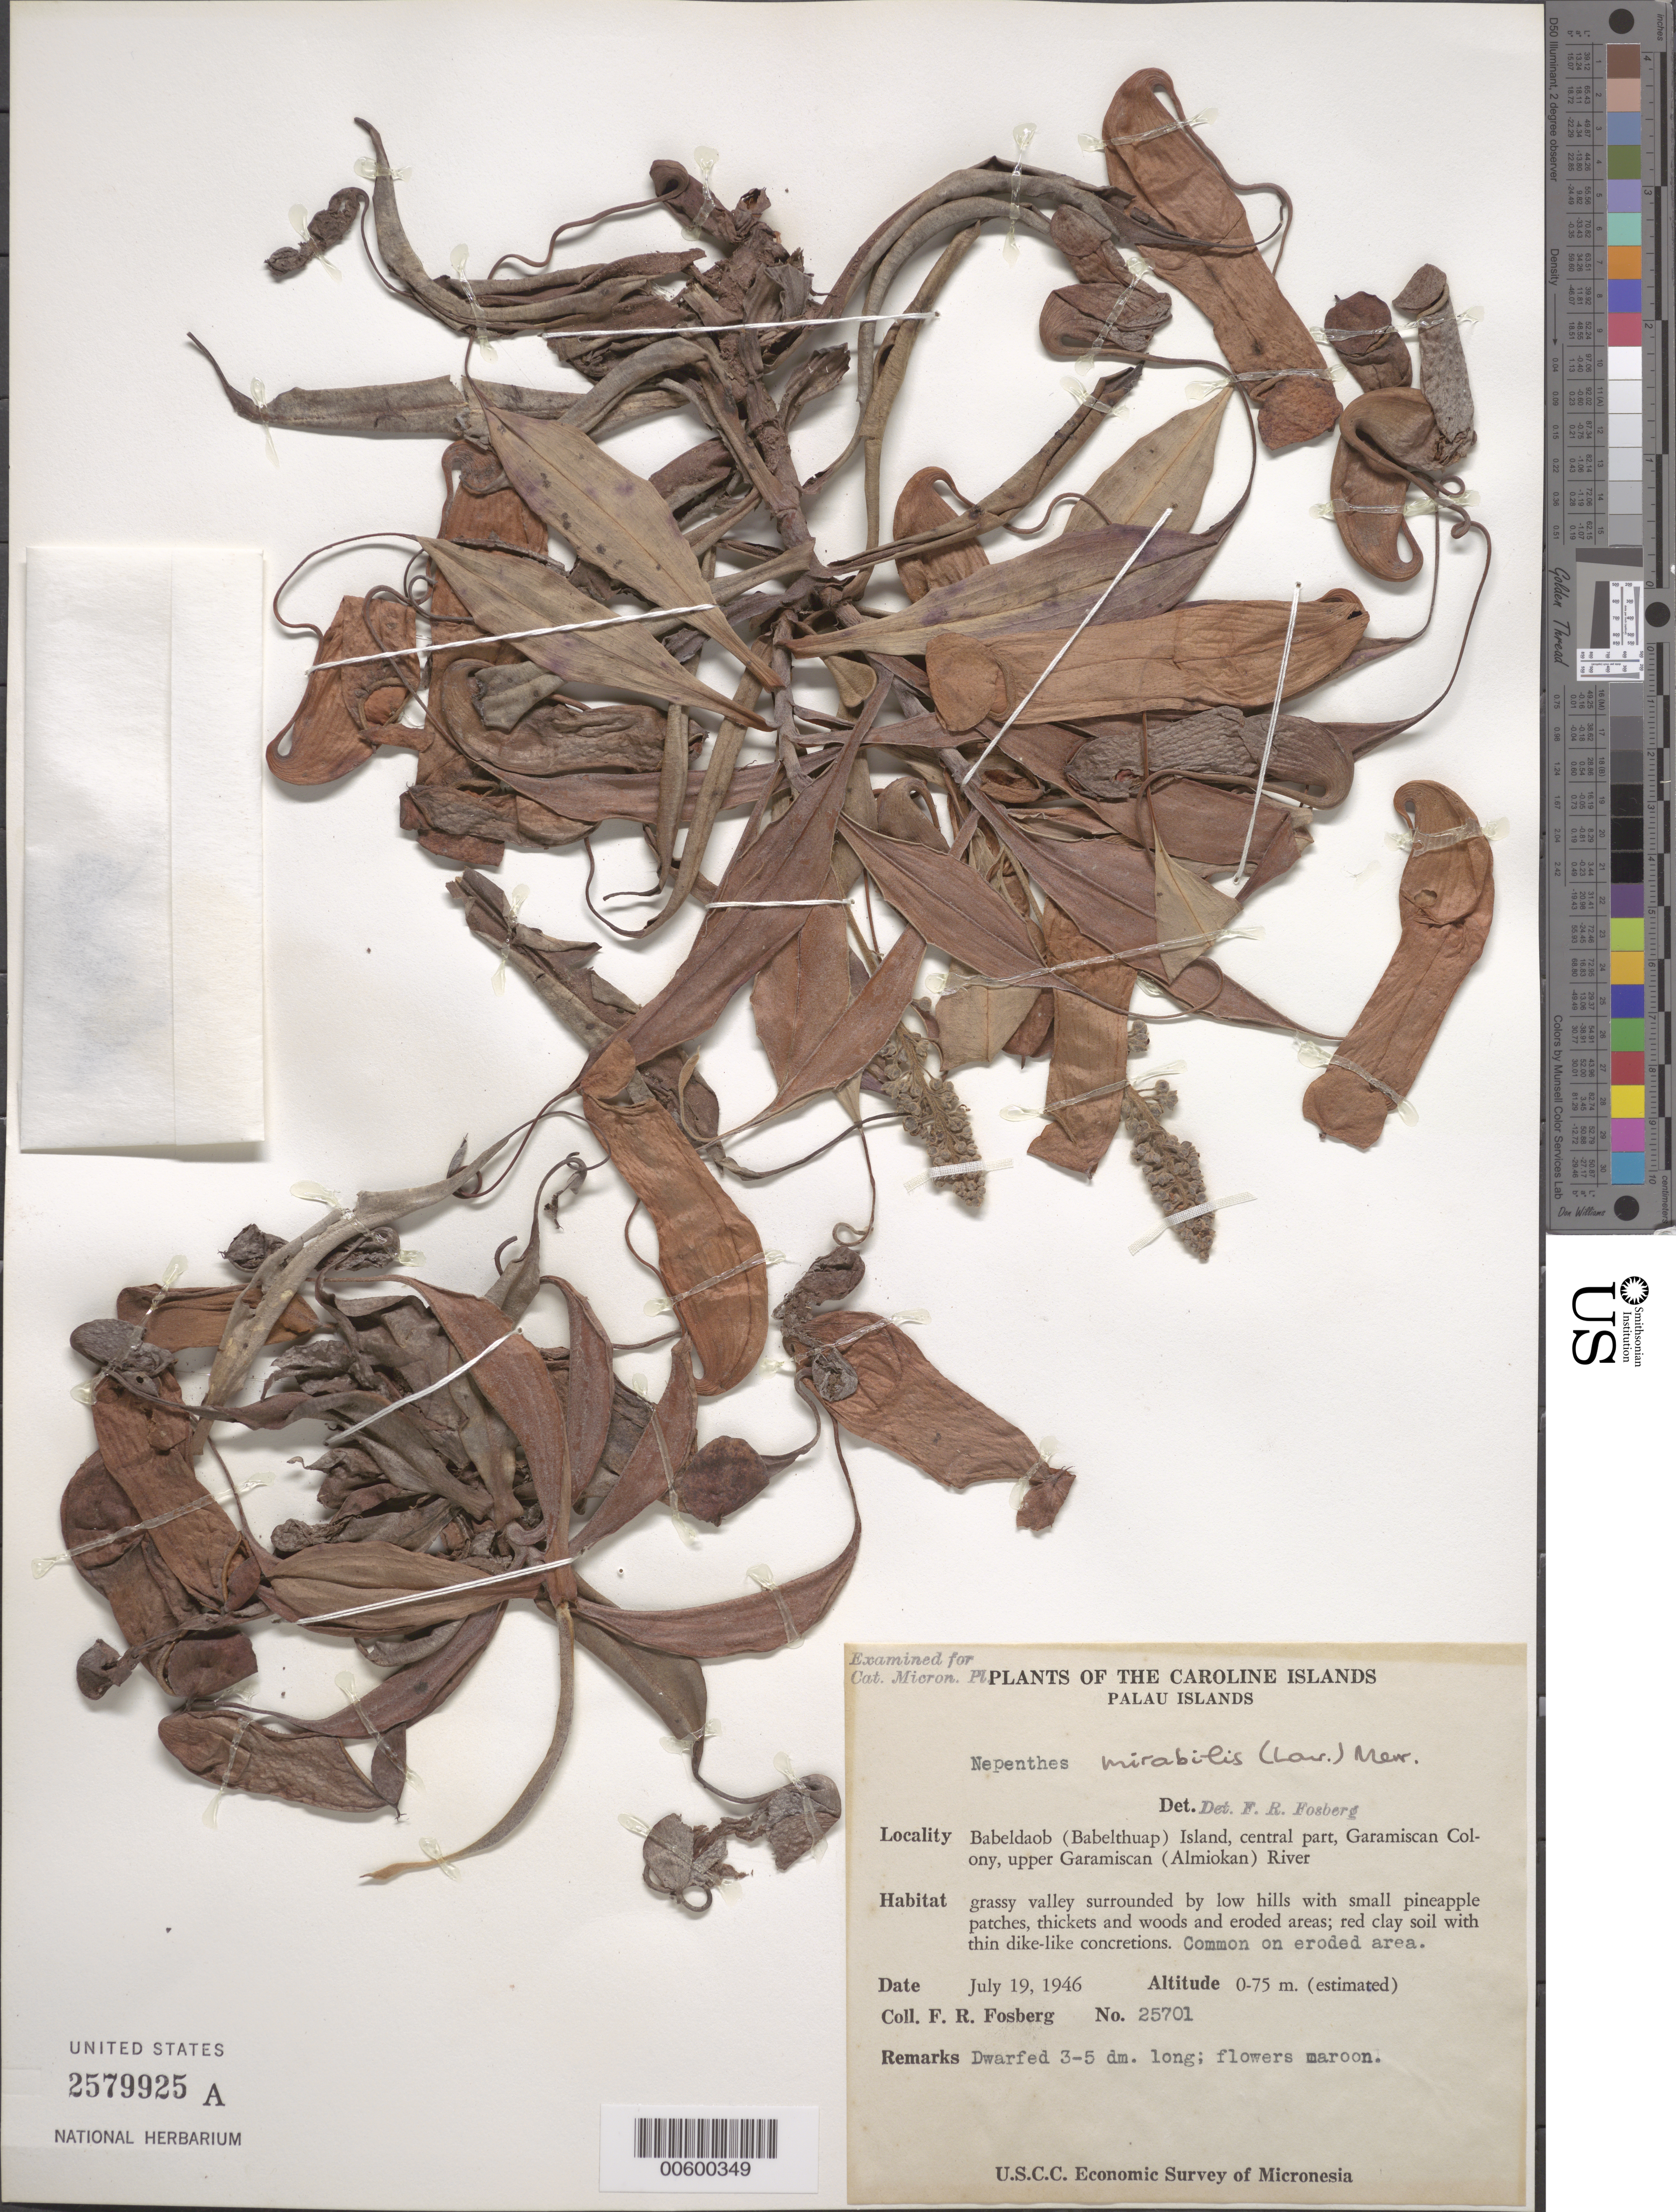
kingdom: Plantae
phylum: Tracheophyta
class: Magnoliopsida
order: Caryophyllales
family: Nepenthaceae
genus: Nepenthes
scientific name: Nepenthes mirabilis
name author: (Lour.) Druce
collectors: F. R. Fosberg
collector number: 25701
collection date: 1946-07-19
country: Palau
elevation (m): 0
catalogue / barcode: US 2579925A